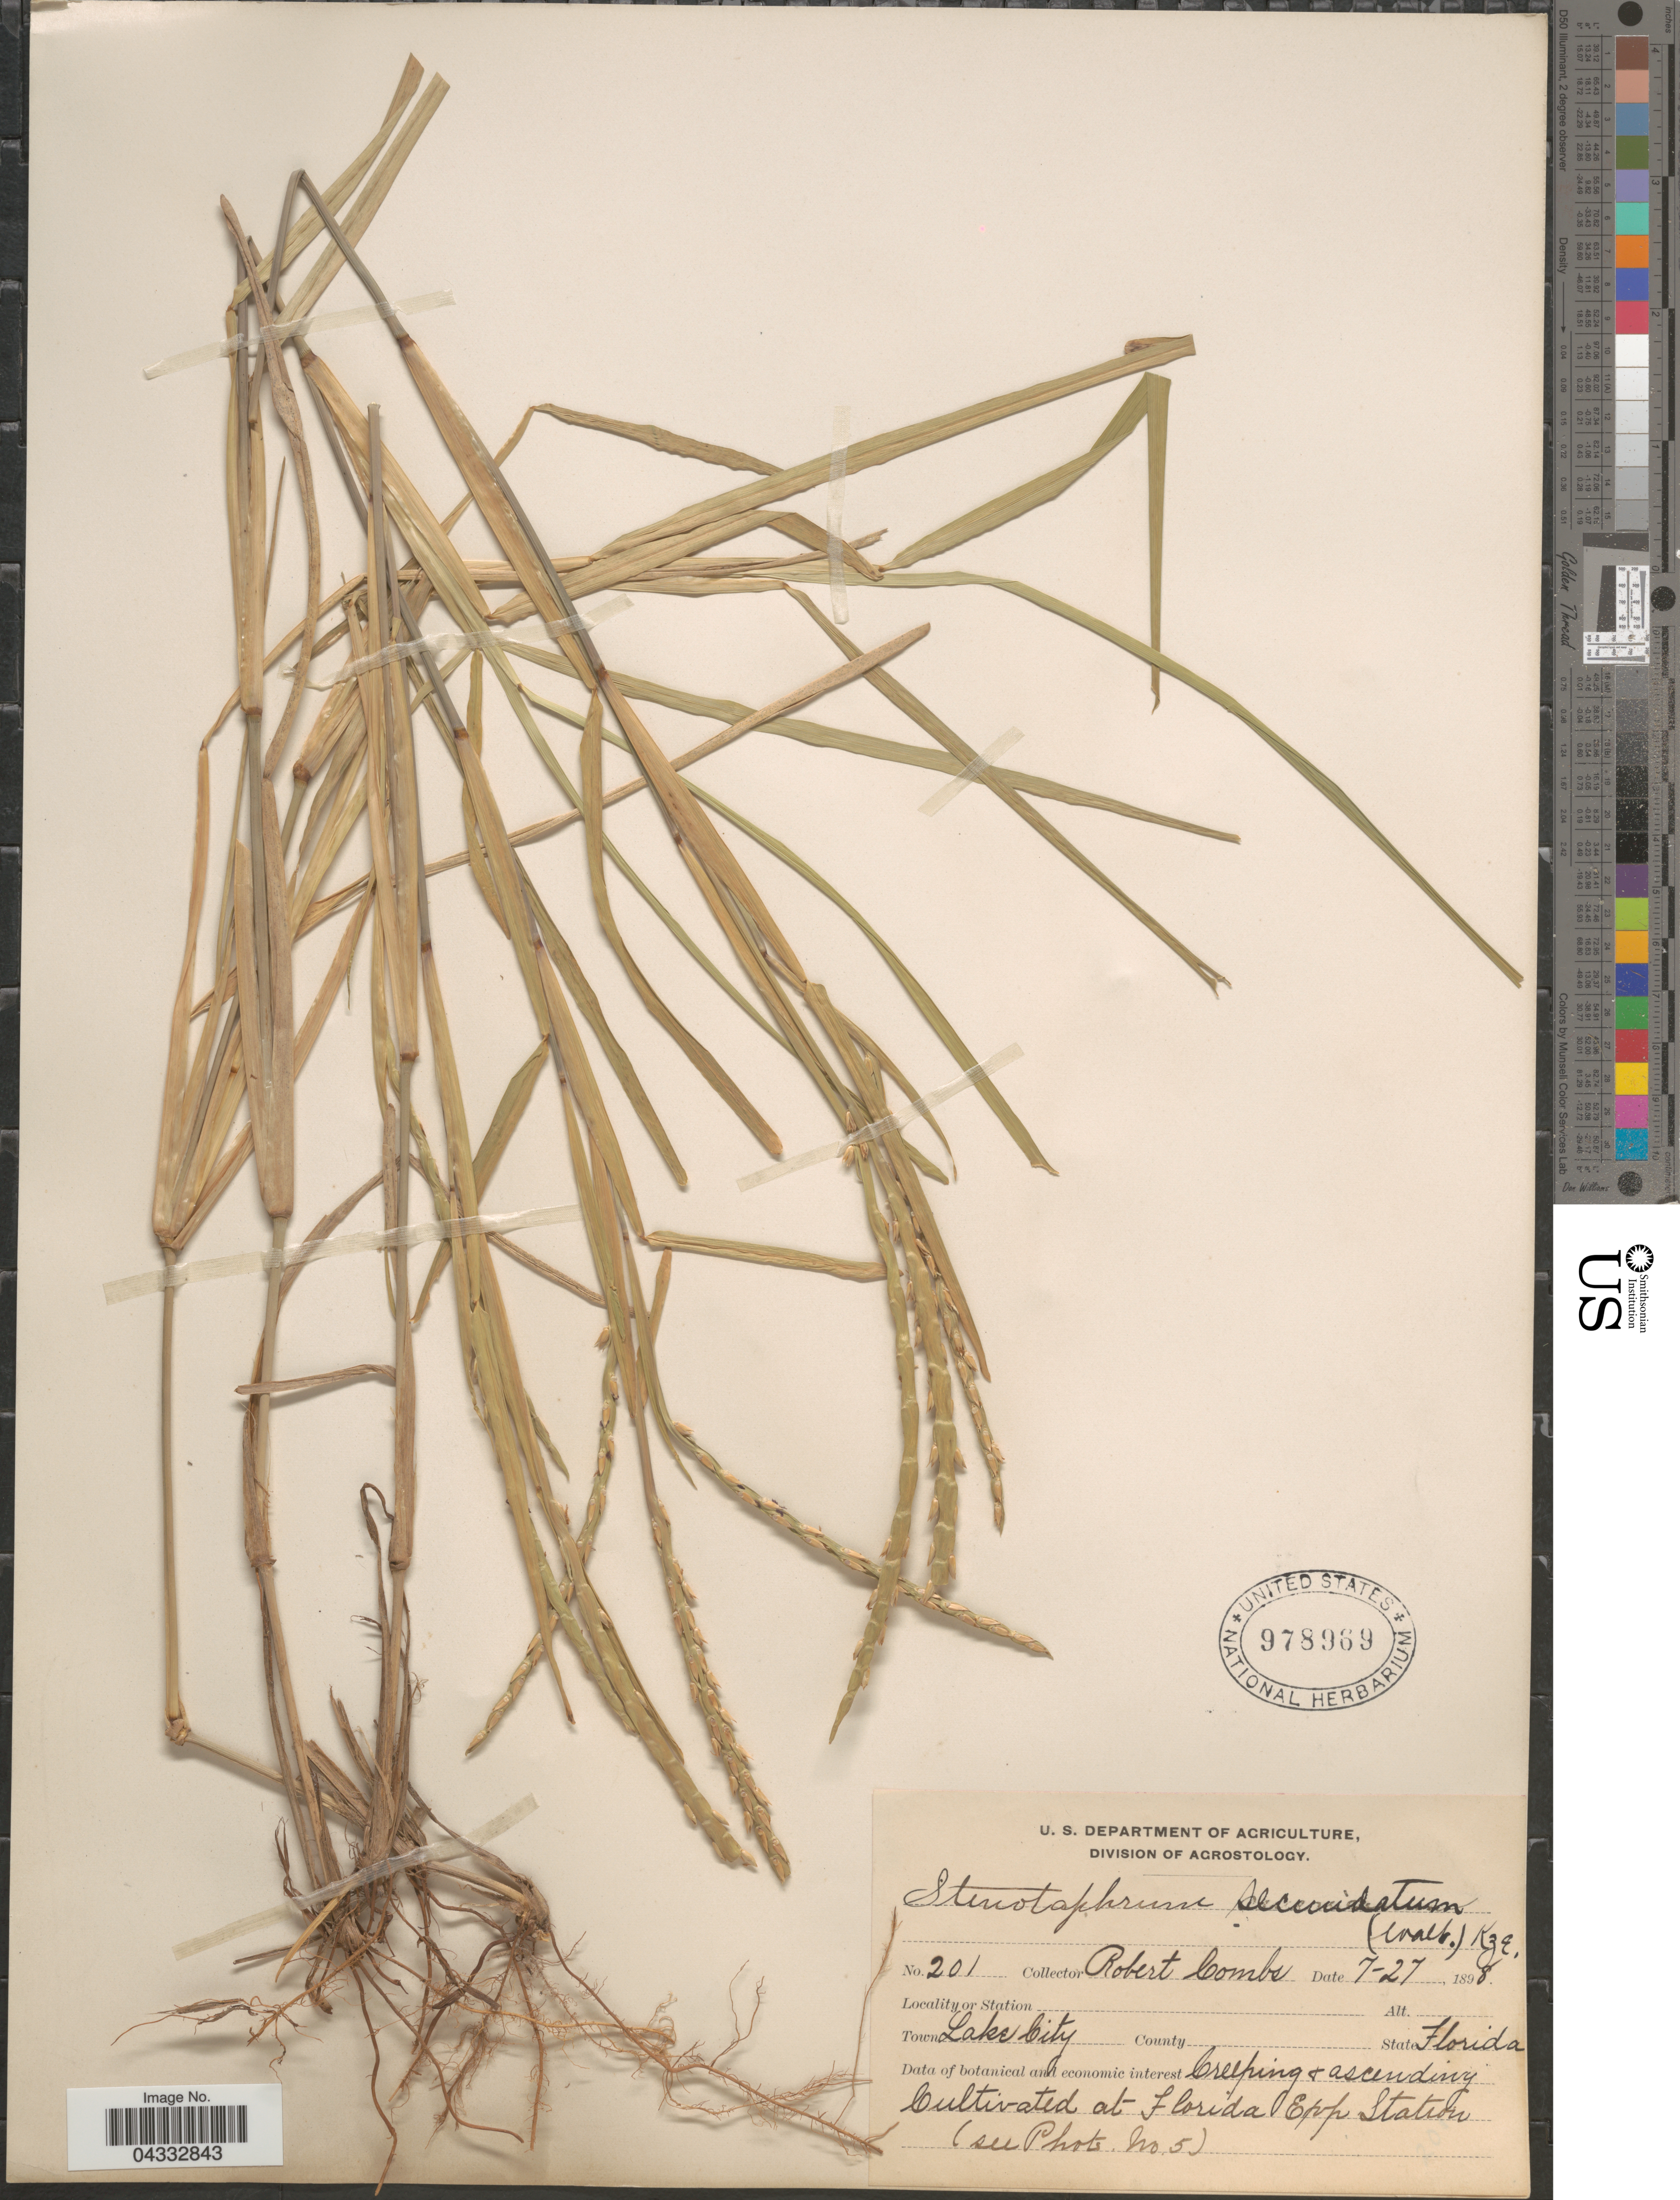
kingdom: Plantae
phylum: Tracheophyta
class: Liliopsida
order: Poales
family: Poaceae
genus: Stenotaphrum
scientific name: Stenotaphrum secundatum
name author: (Walter) Kuntze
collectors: R. Combs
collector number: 201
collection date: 1898-07-27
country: United States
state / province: Florida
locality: Town Lake City. At Florida Exp. Station.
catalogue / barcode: US 978969